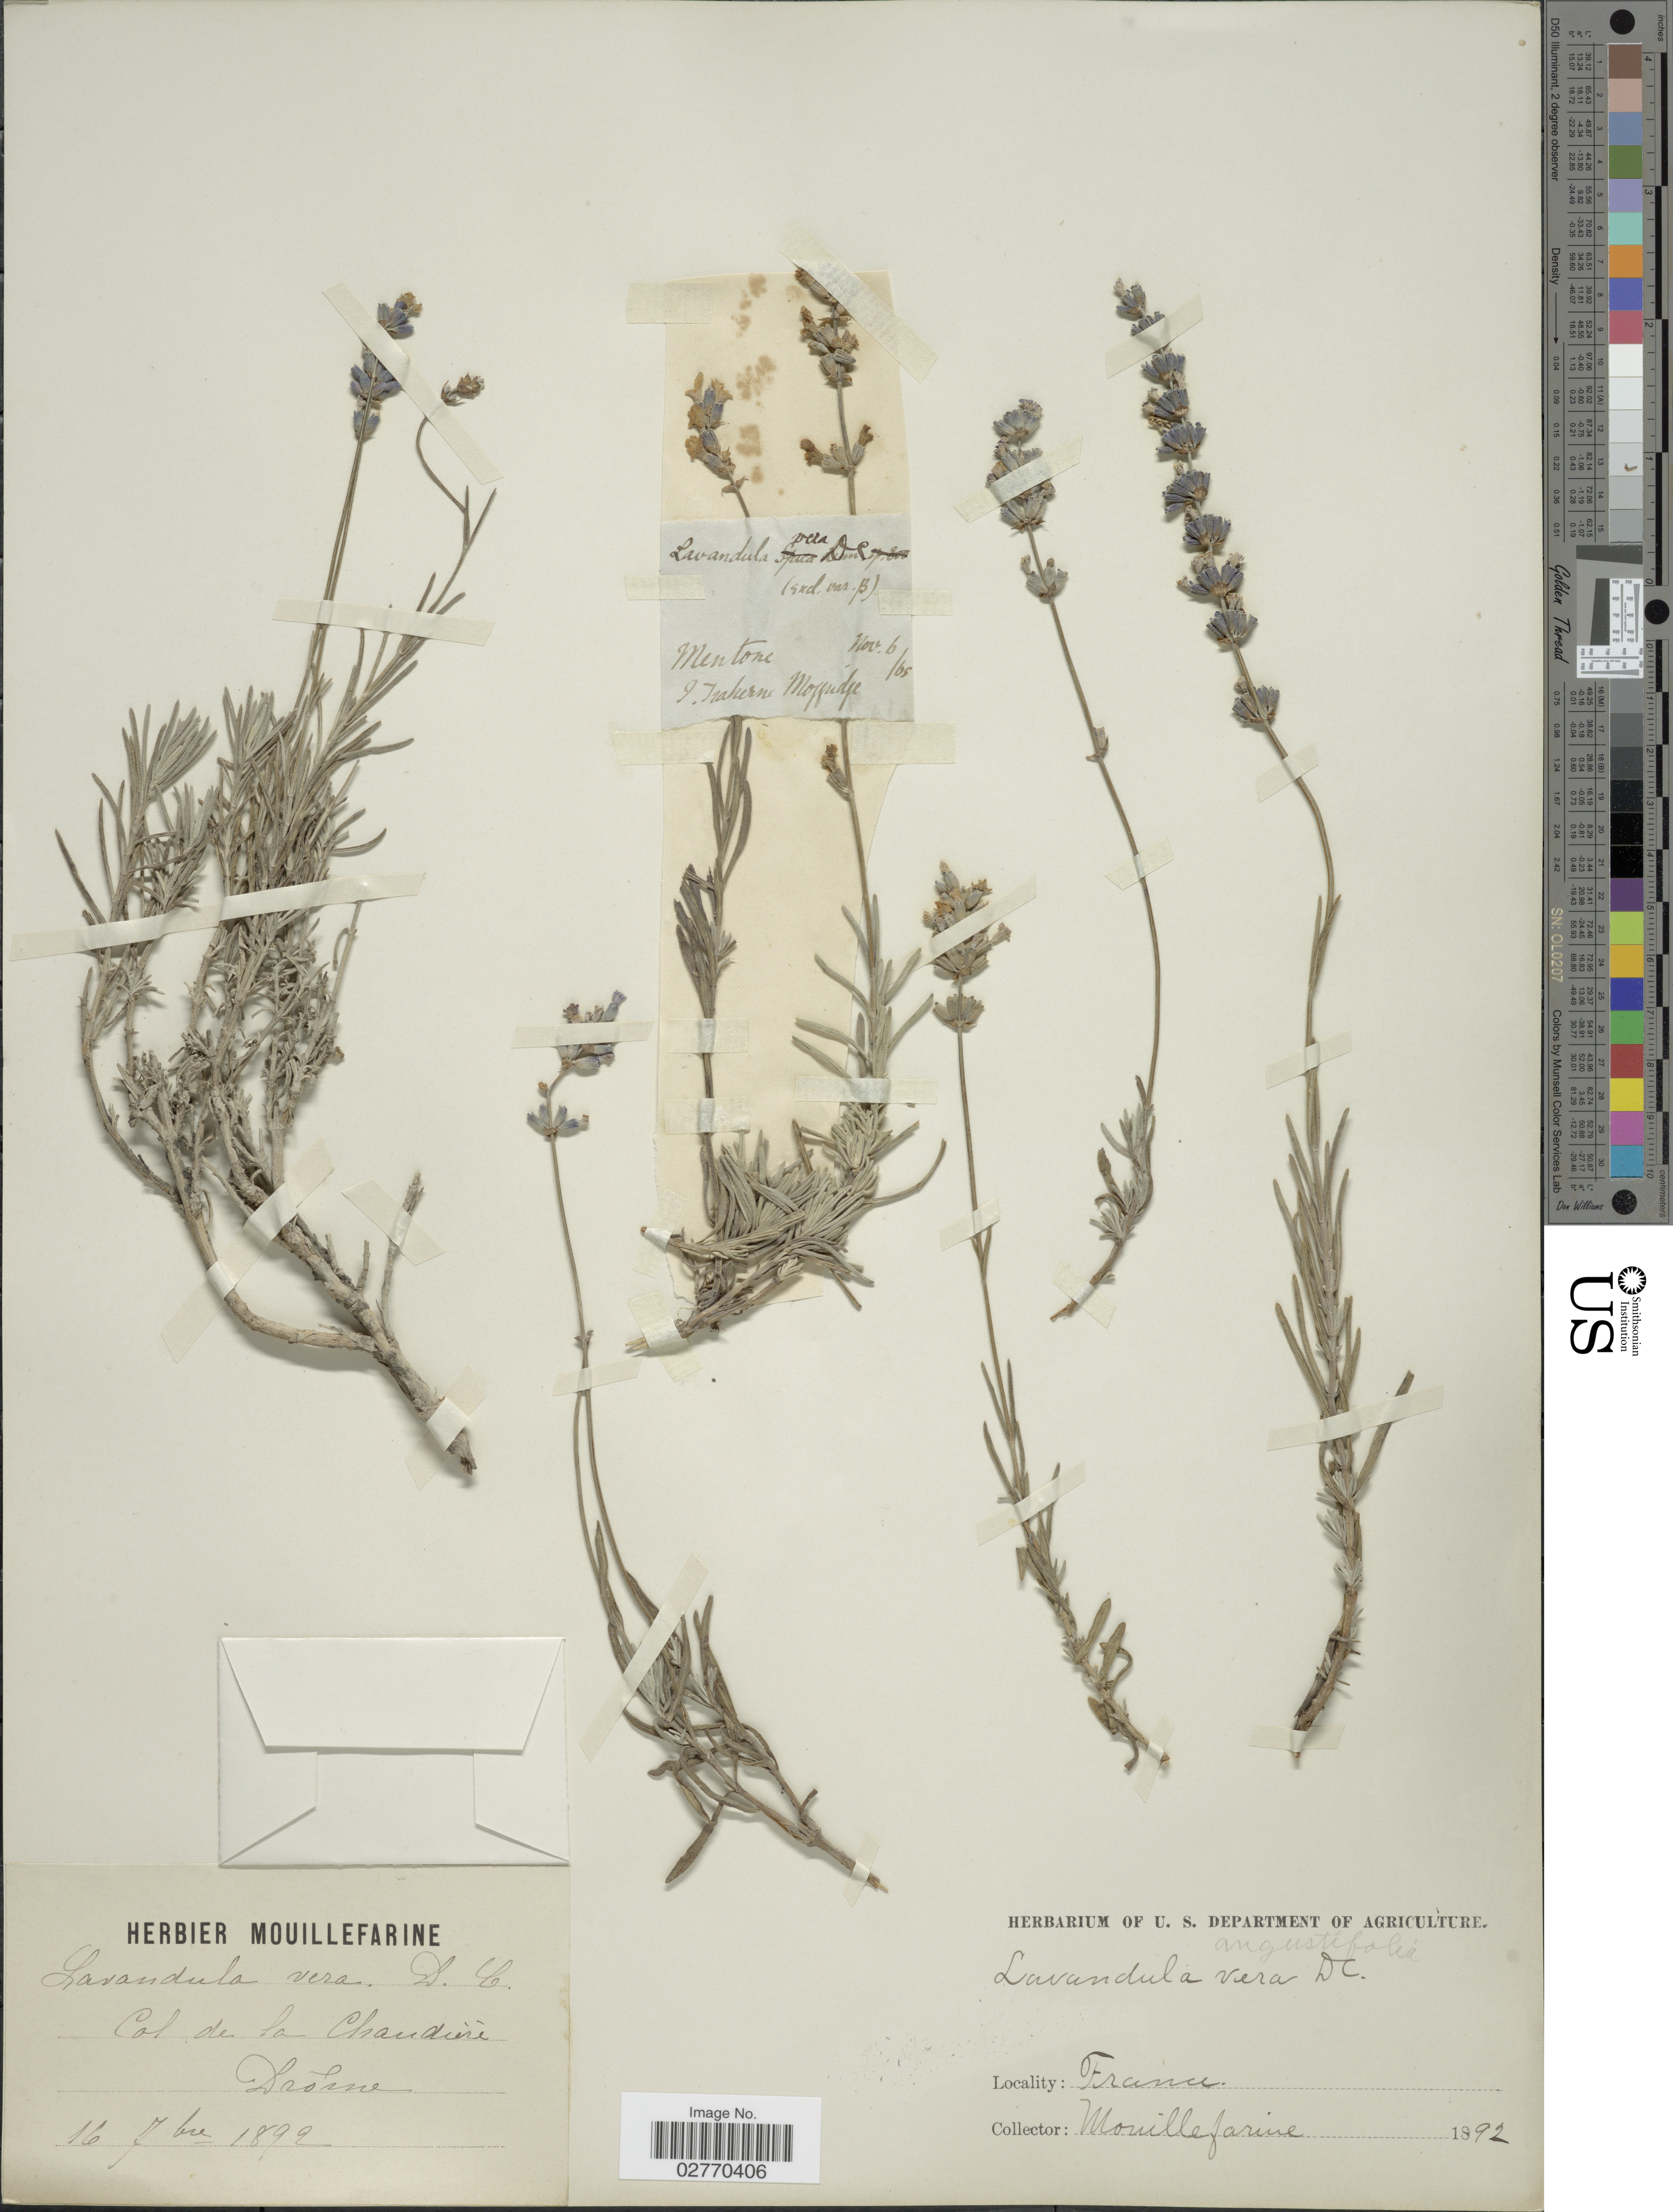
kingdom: Plantae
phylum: Tracheophyta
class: Magnoliopsida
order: Lamiales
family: Lamiaceae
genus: Lavandula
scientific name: Lavandula angustifolia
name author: Mill.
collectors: A. Mouillefarine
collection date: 1892-09-16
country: France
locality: De la Chaudieré. Drohne.